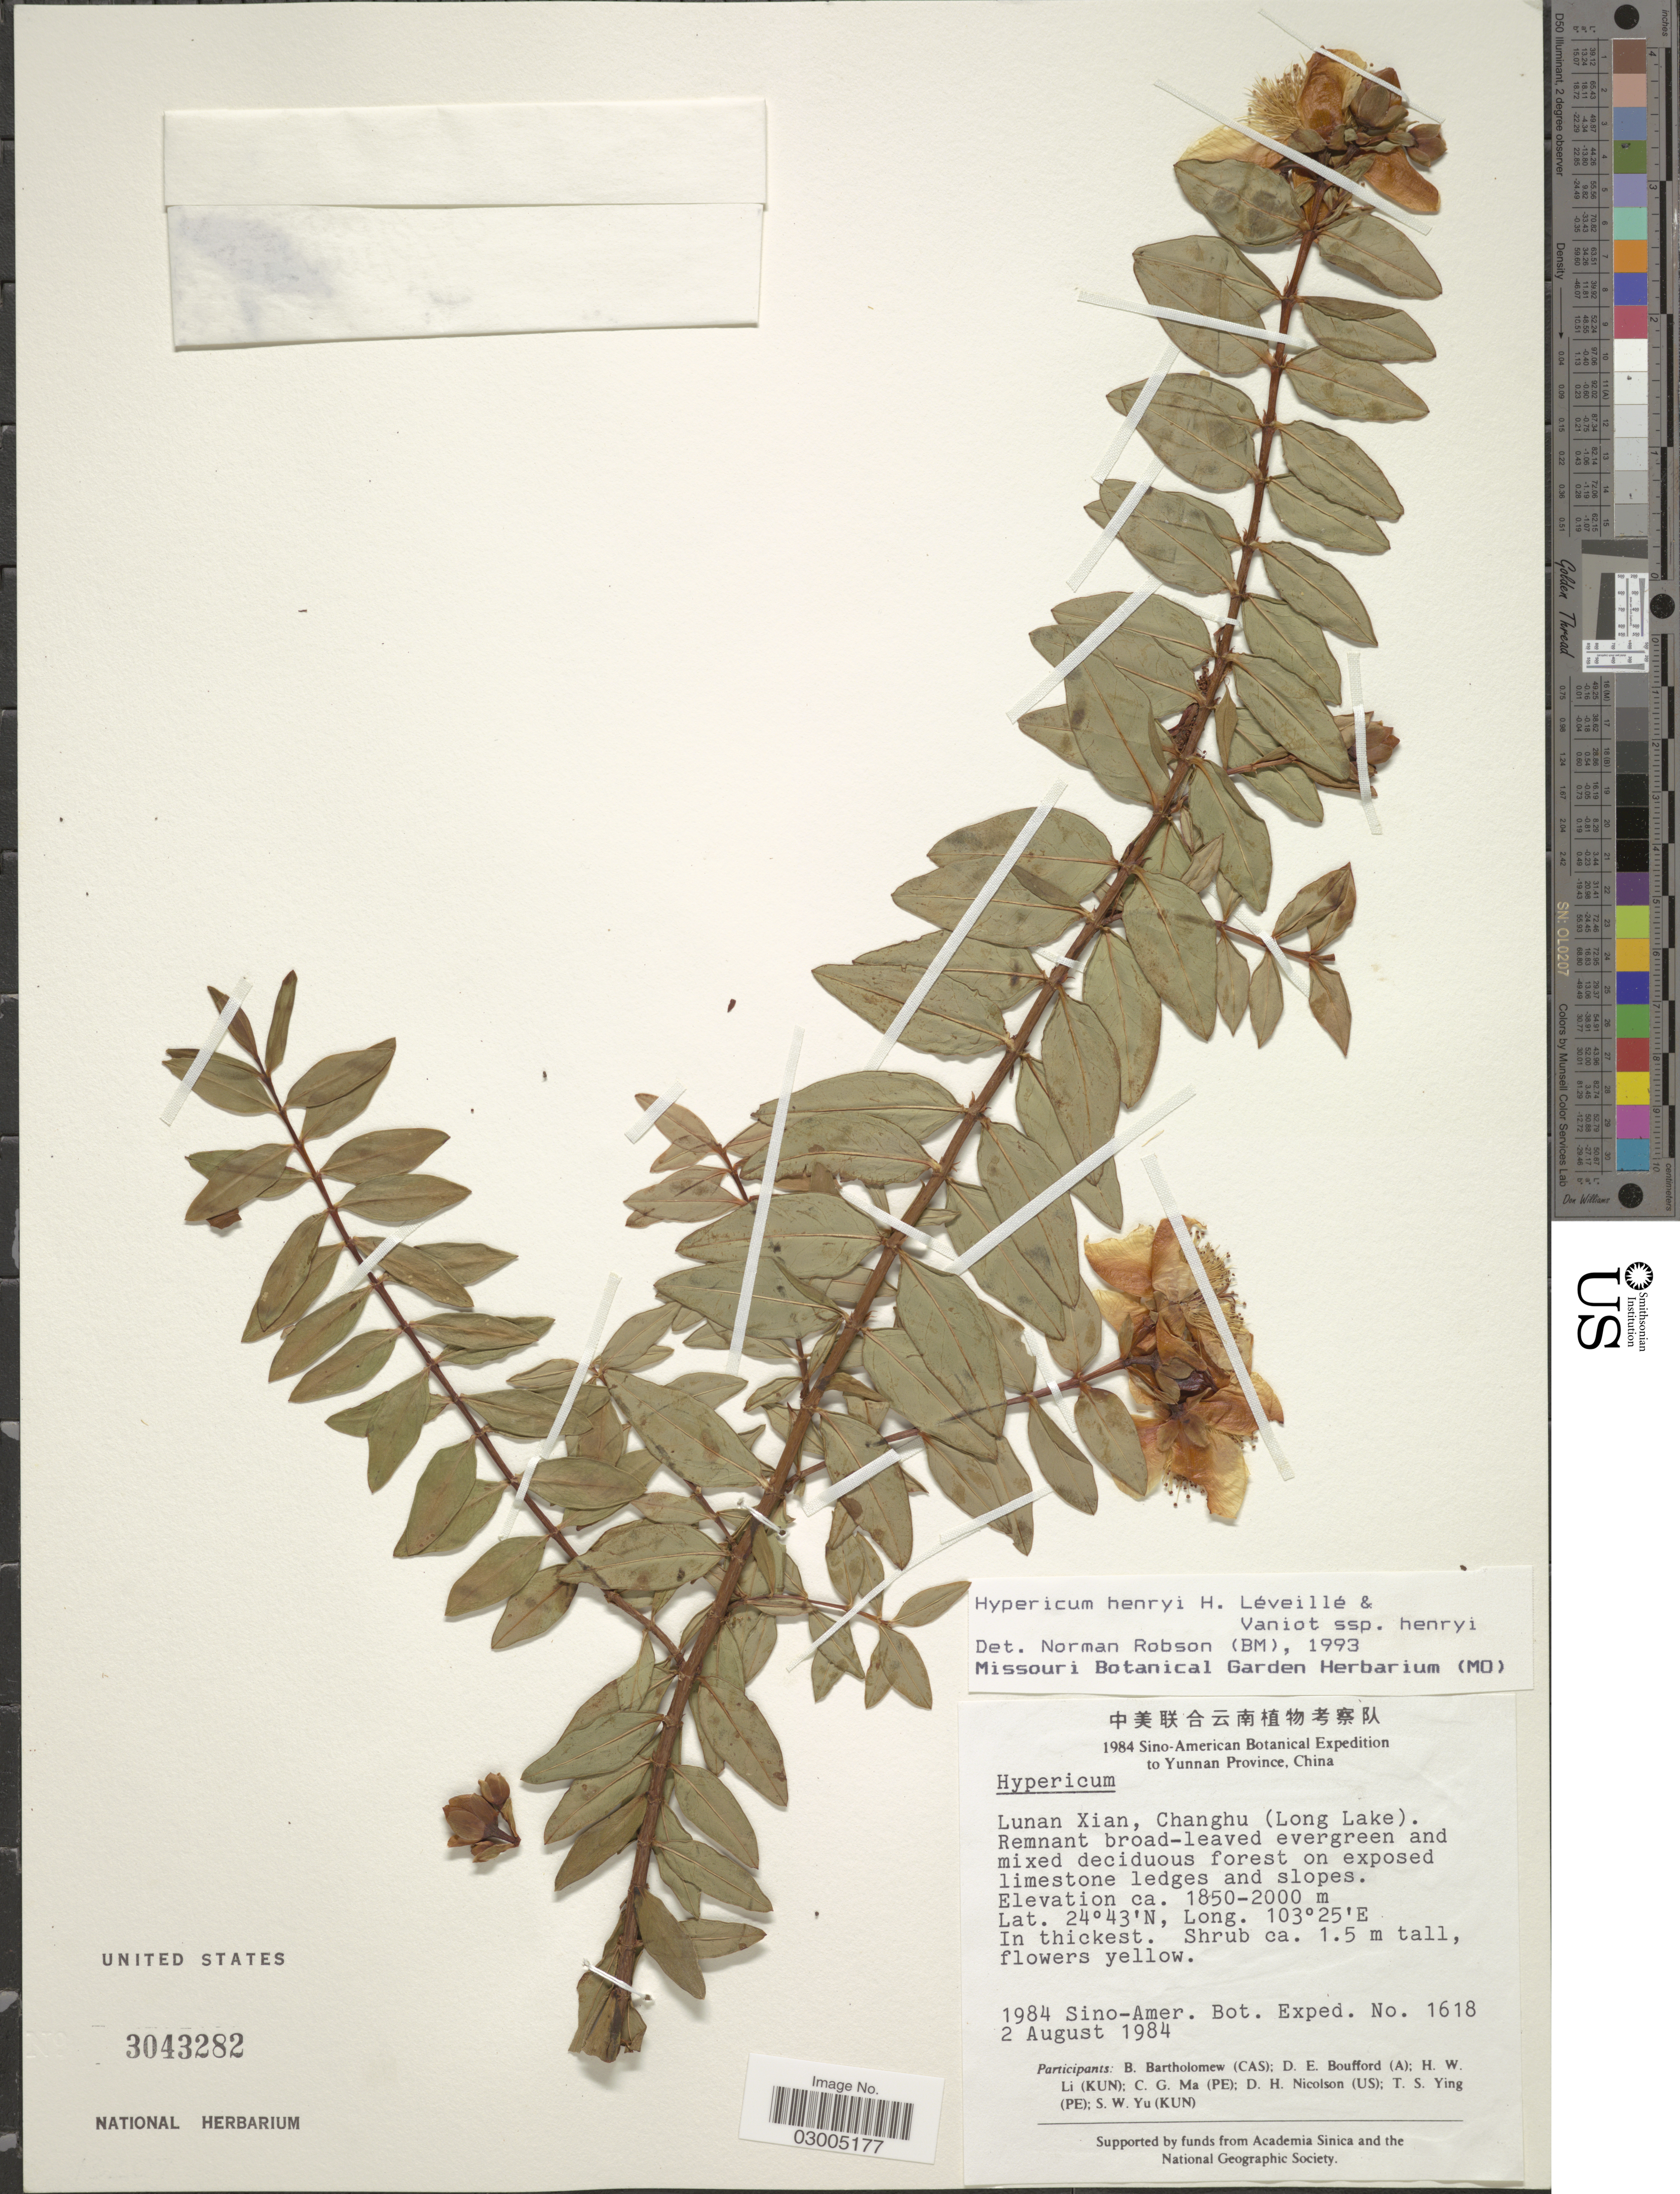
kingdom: Plantae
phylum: Tracheophyta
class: Magnoliopsida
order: Malpighiales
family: Hypericaceae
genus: Hypericum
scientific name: Hypericum henryi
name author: H. Lév. & Vaniot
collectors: Sino-Amer. Bot. Exped. 1984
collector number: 1618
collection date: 1984-08-02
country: China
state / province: Yunnan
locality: Lunan Xian, Changhu (Long Lake).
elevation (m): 1850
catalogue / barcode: US 3043282